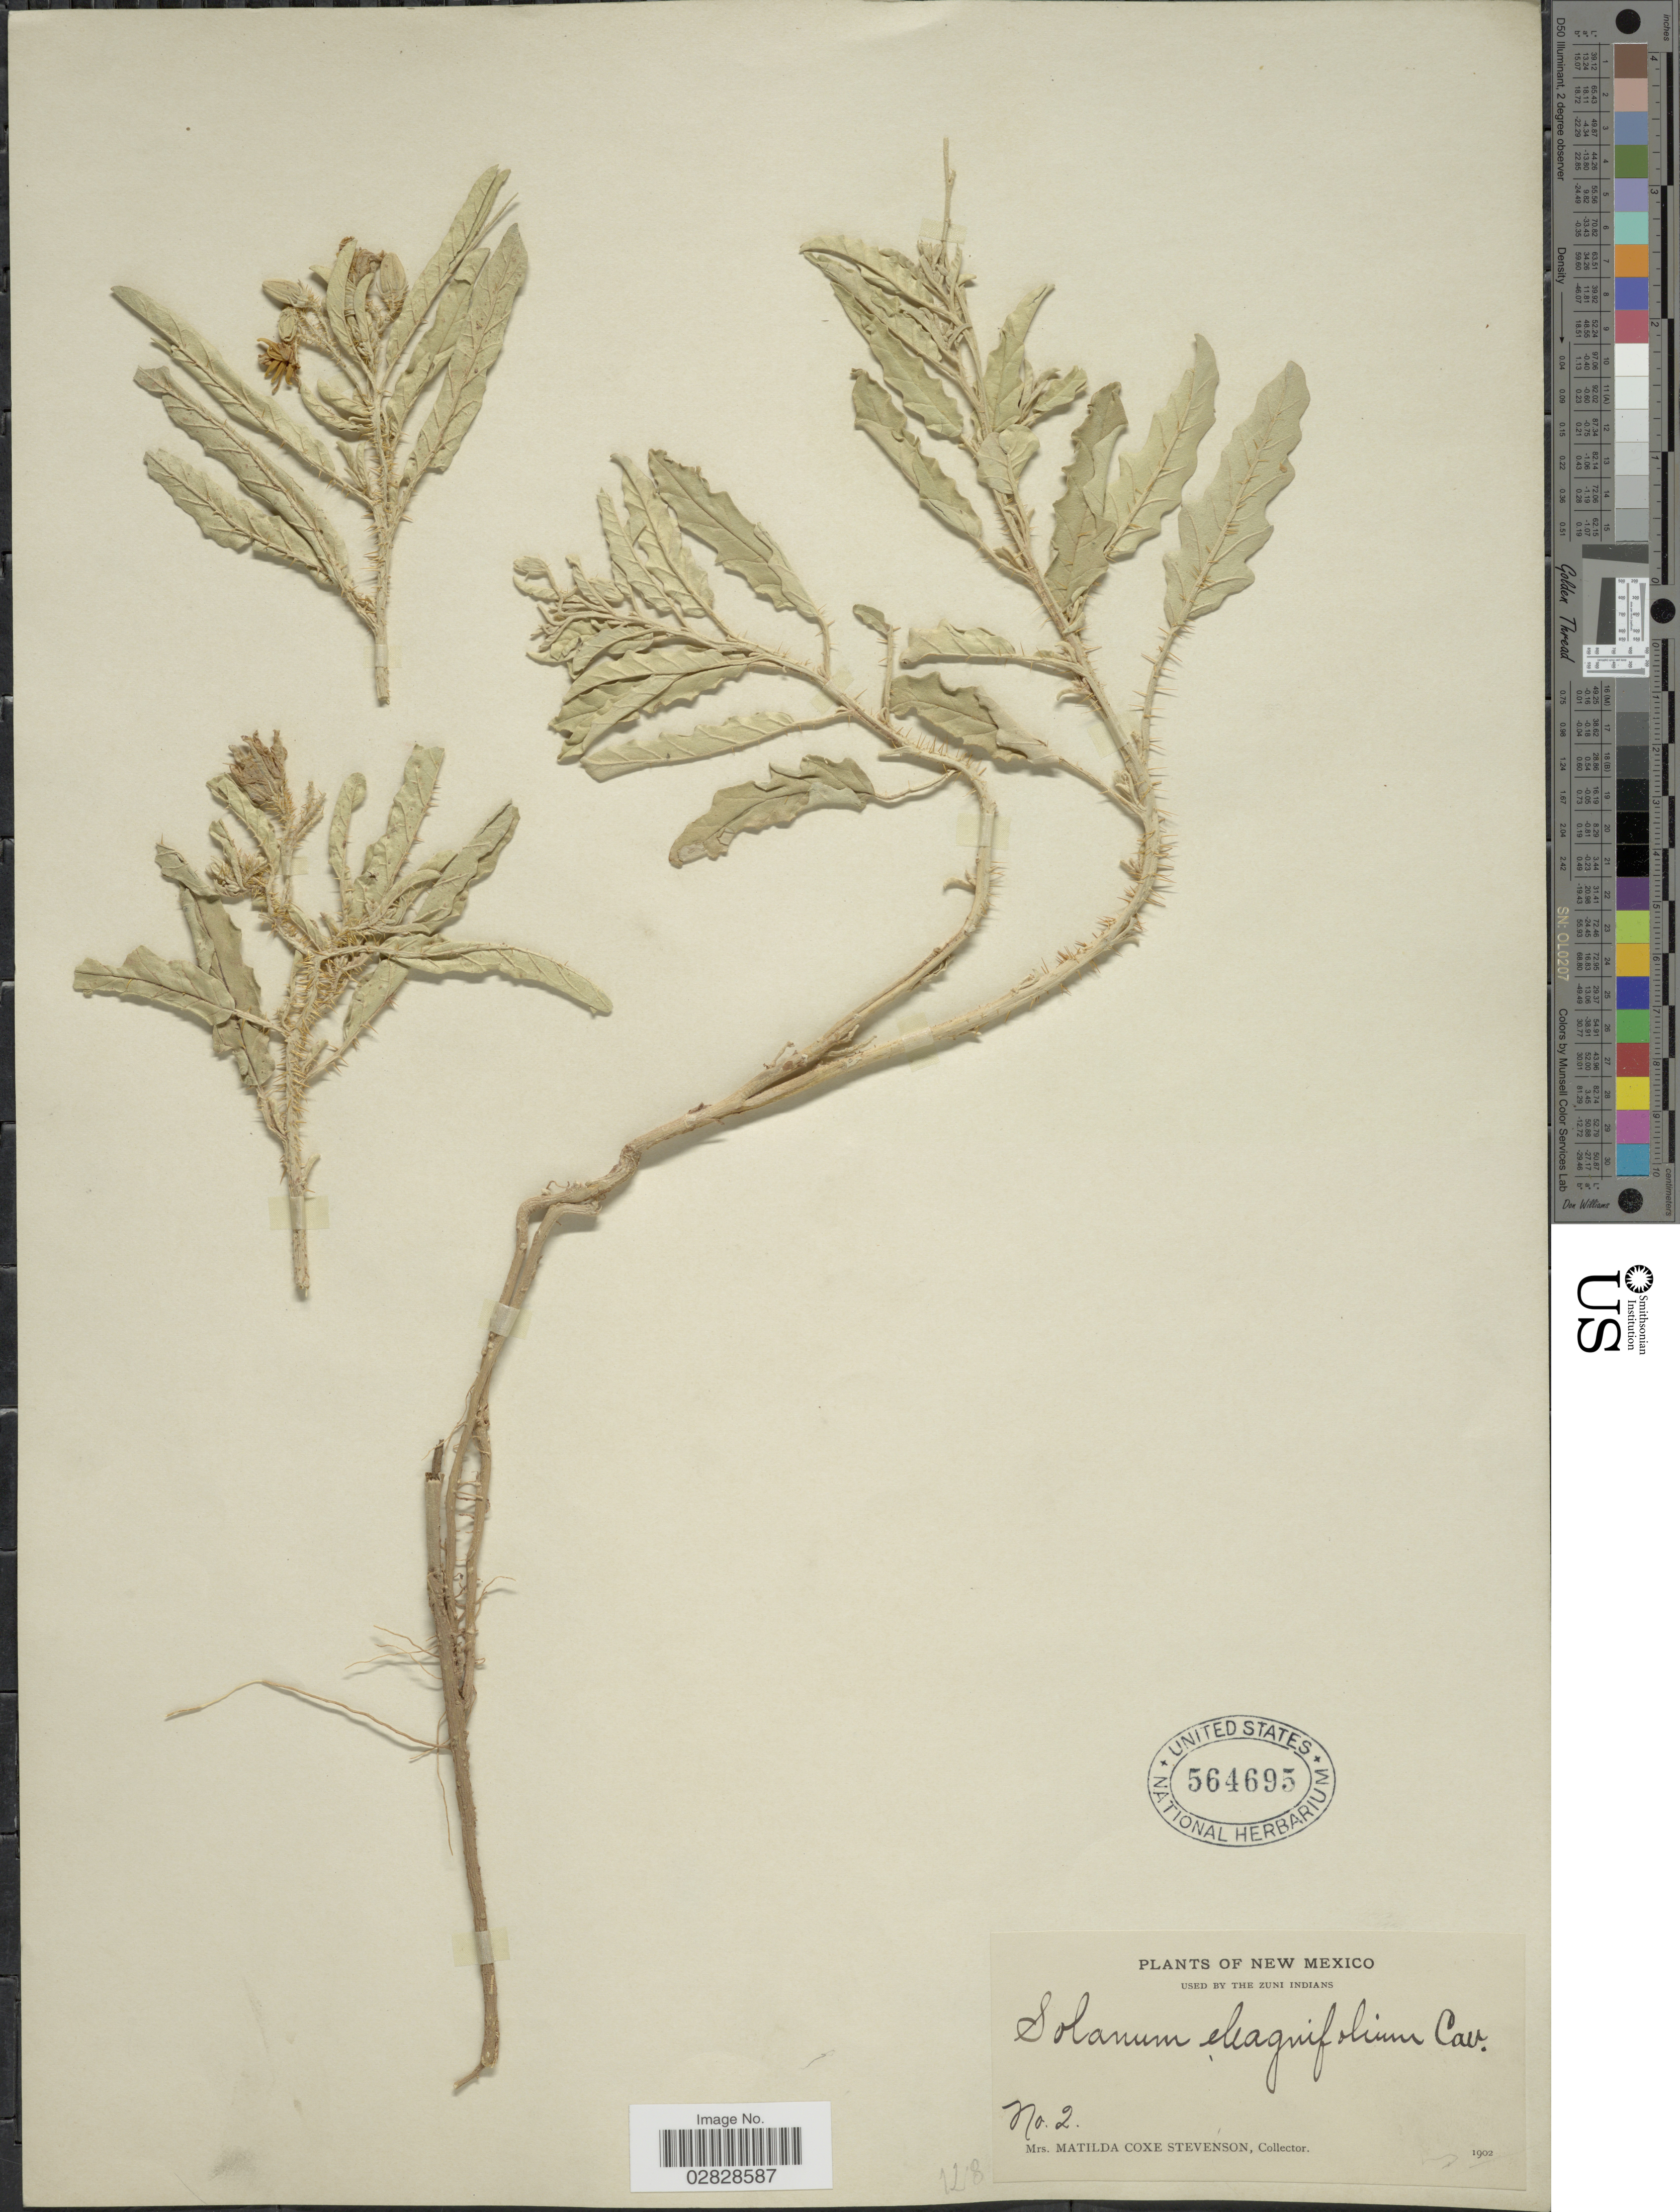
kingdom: Plantae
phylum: Tracheophyta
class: Magnoliopsida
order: Solanales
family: Solanaceae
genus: Solanum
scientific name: Solanum elaeagnifolium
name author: Cav.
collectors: M. Stevenson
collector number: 2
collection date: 1902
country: United States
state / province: New Mexico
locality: The Zuni Indians.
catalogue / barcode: US 564695